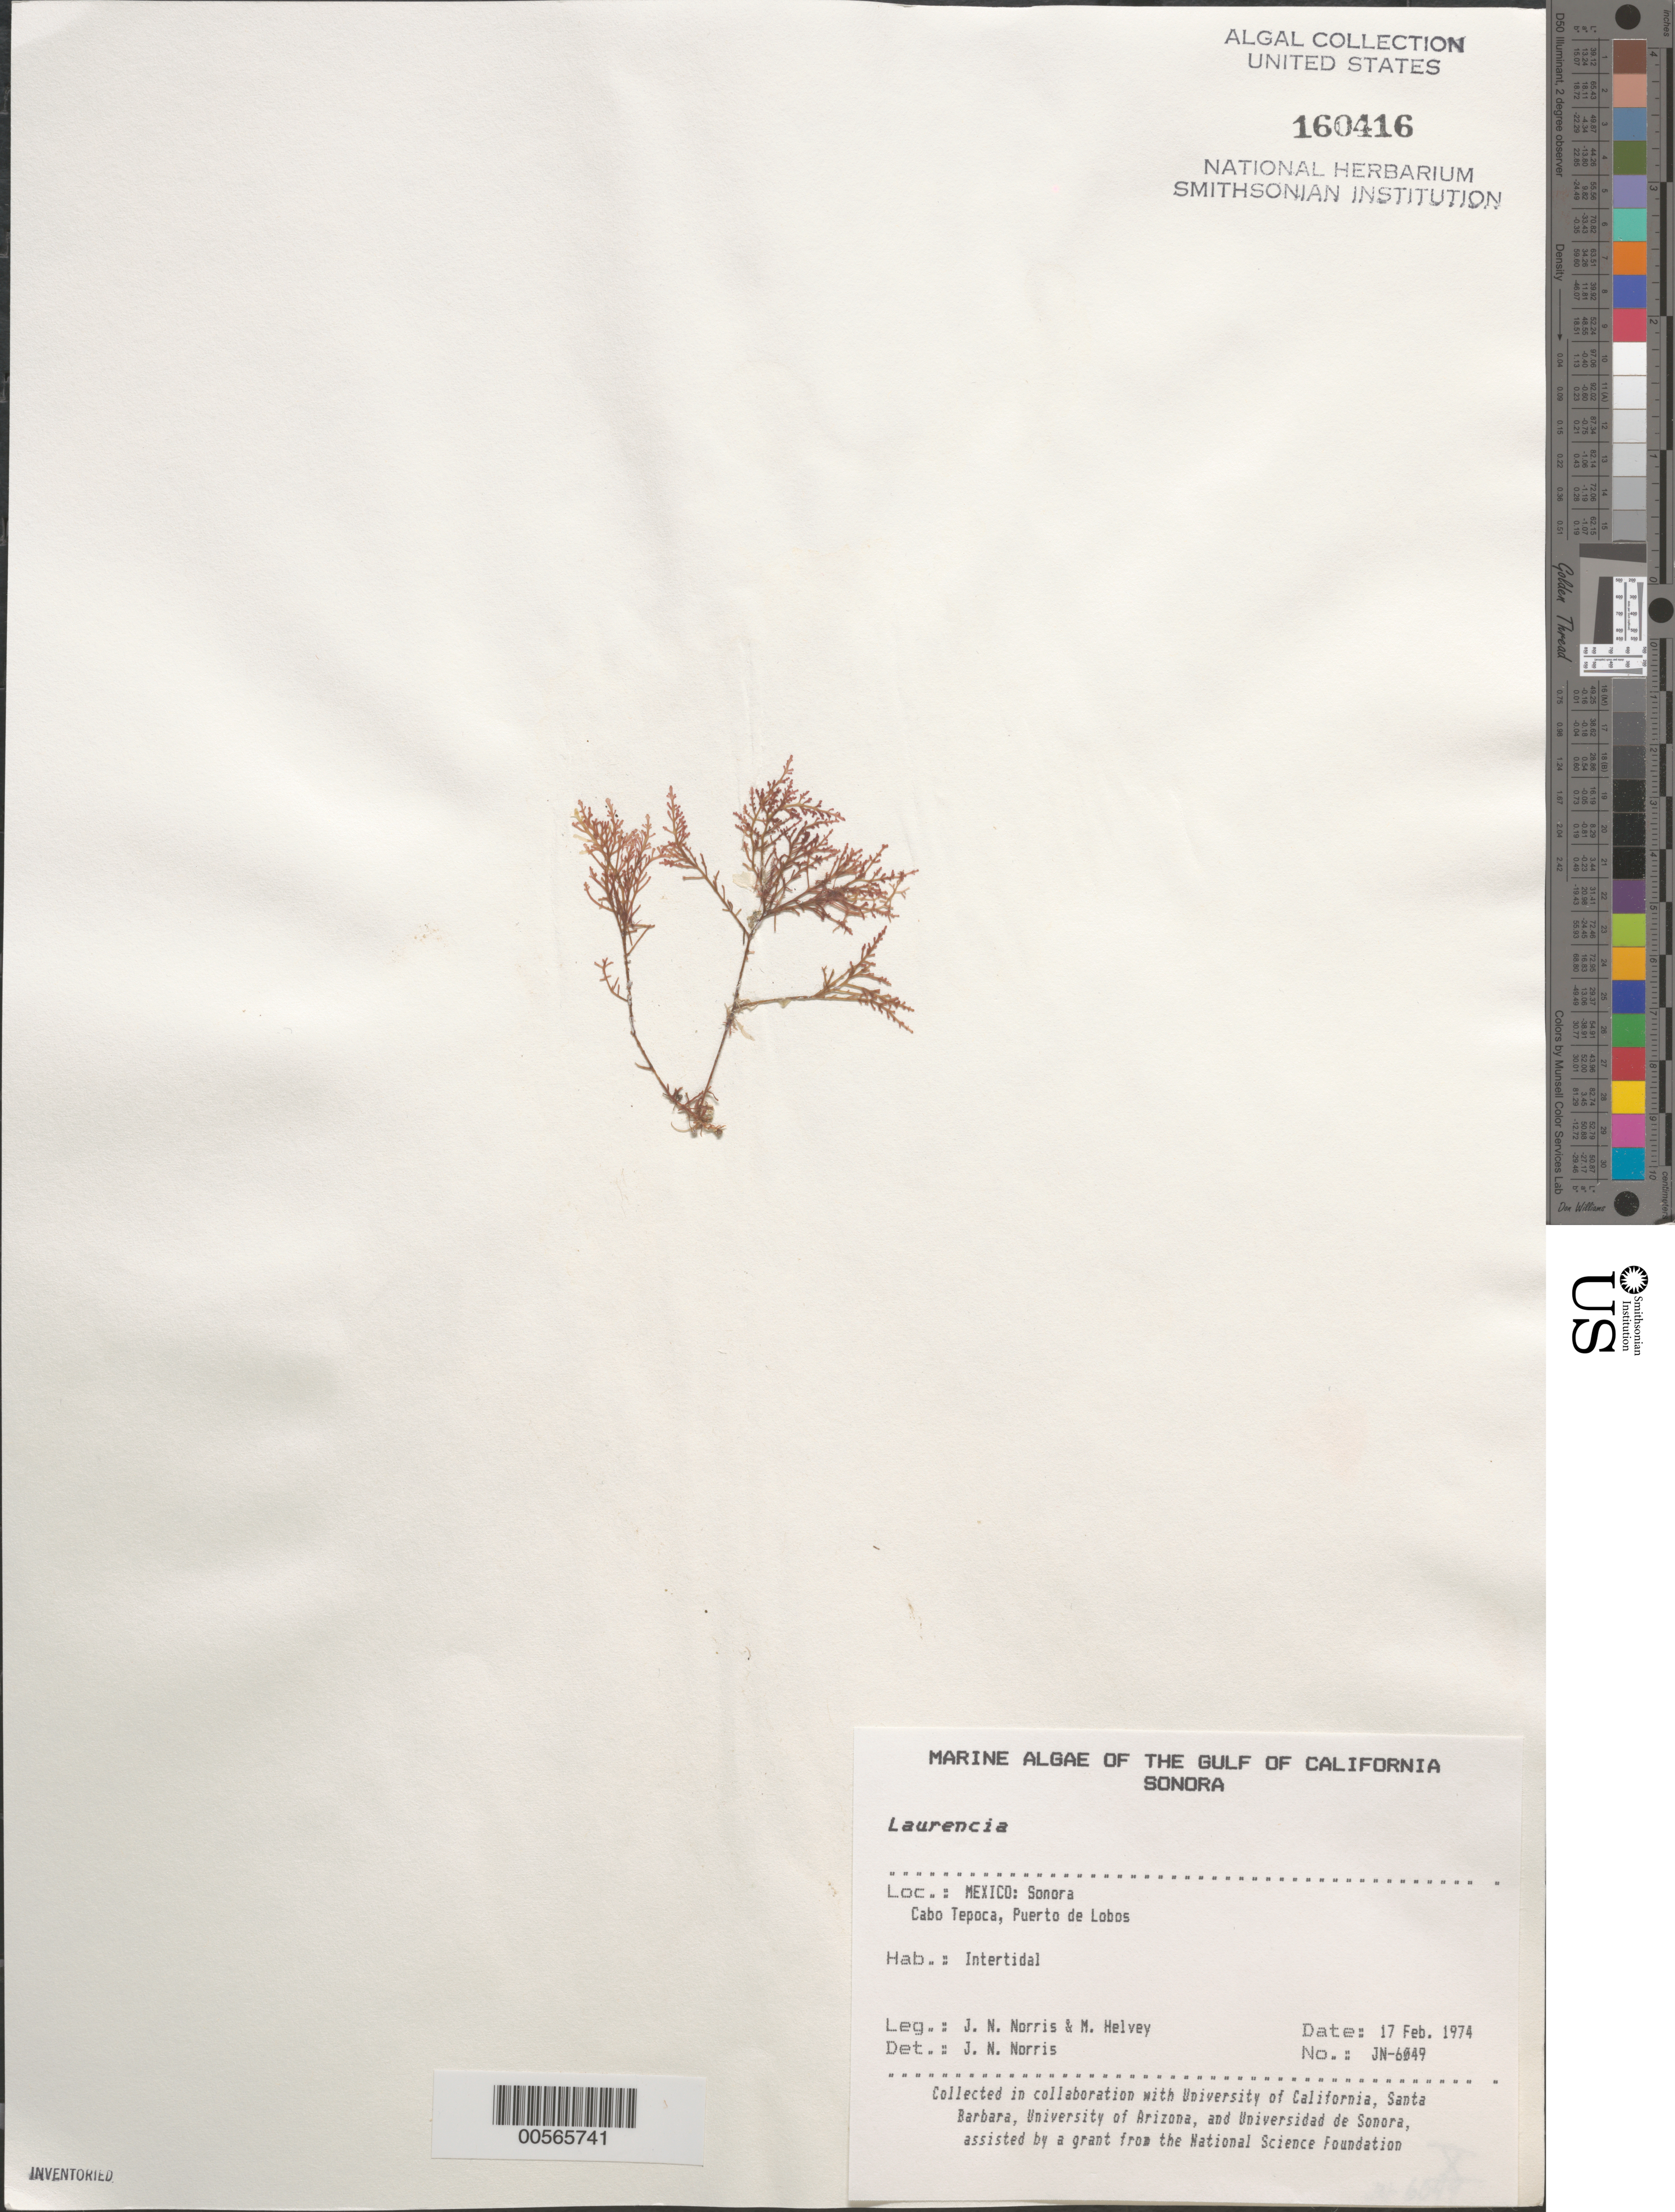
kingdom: Plantae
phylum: Rhodophyta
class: Florideophyceae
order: Ceramiales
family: Rhodomelaceae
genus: Laurencia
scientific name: Laurencia sp.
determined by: Norris, James N.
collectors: J. N. Norris & M. Helvey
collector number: JN-6049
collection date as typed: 17 Feb 1973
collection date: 1973-02-17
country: Mexico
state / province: Sonora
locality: Cabo Tepoca, Puerto de Lobos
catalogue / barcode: US 160416